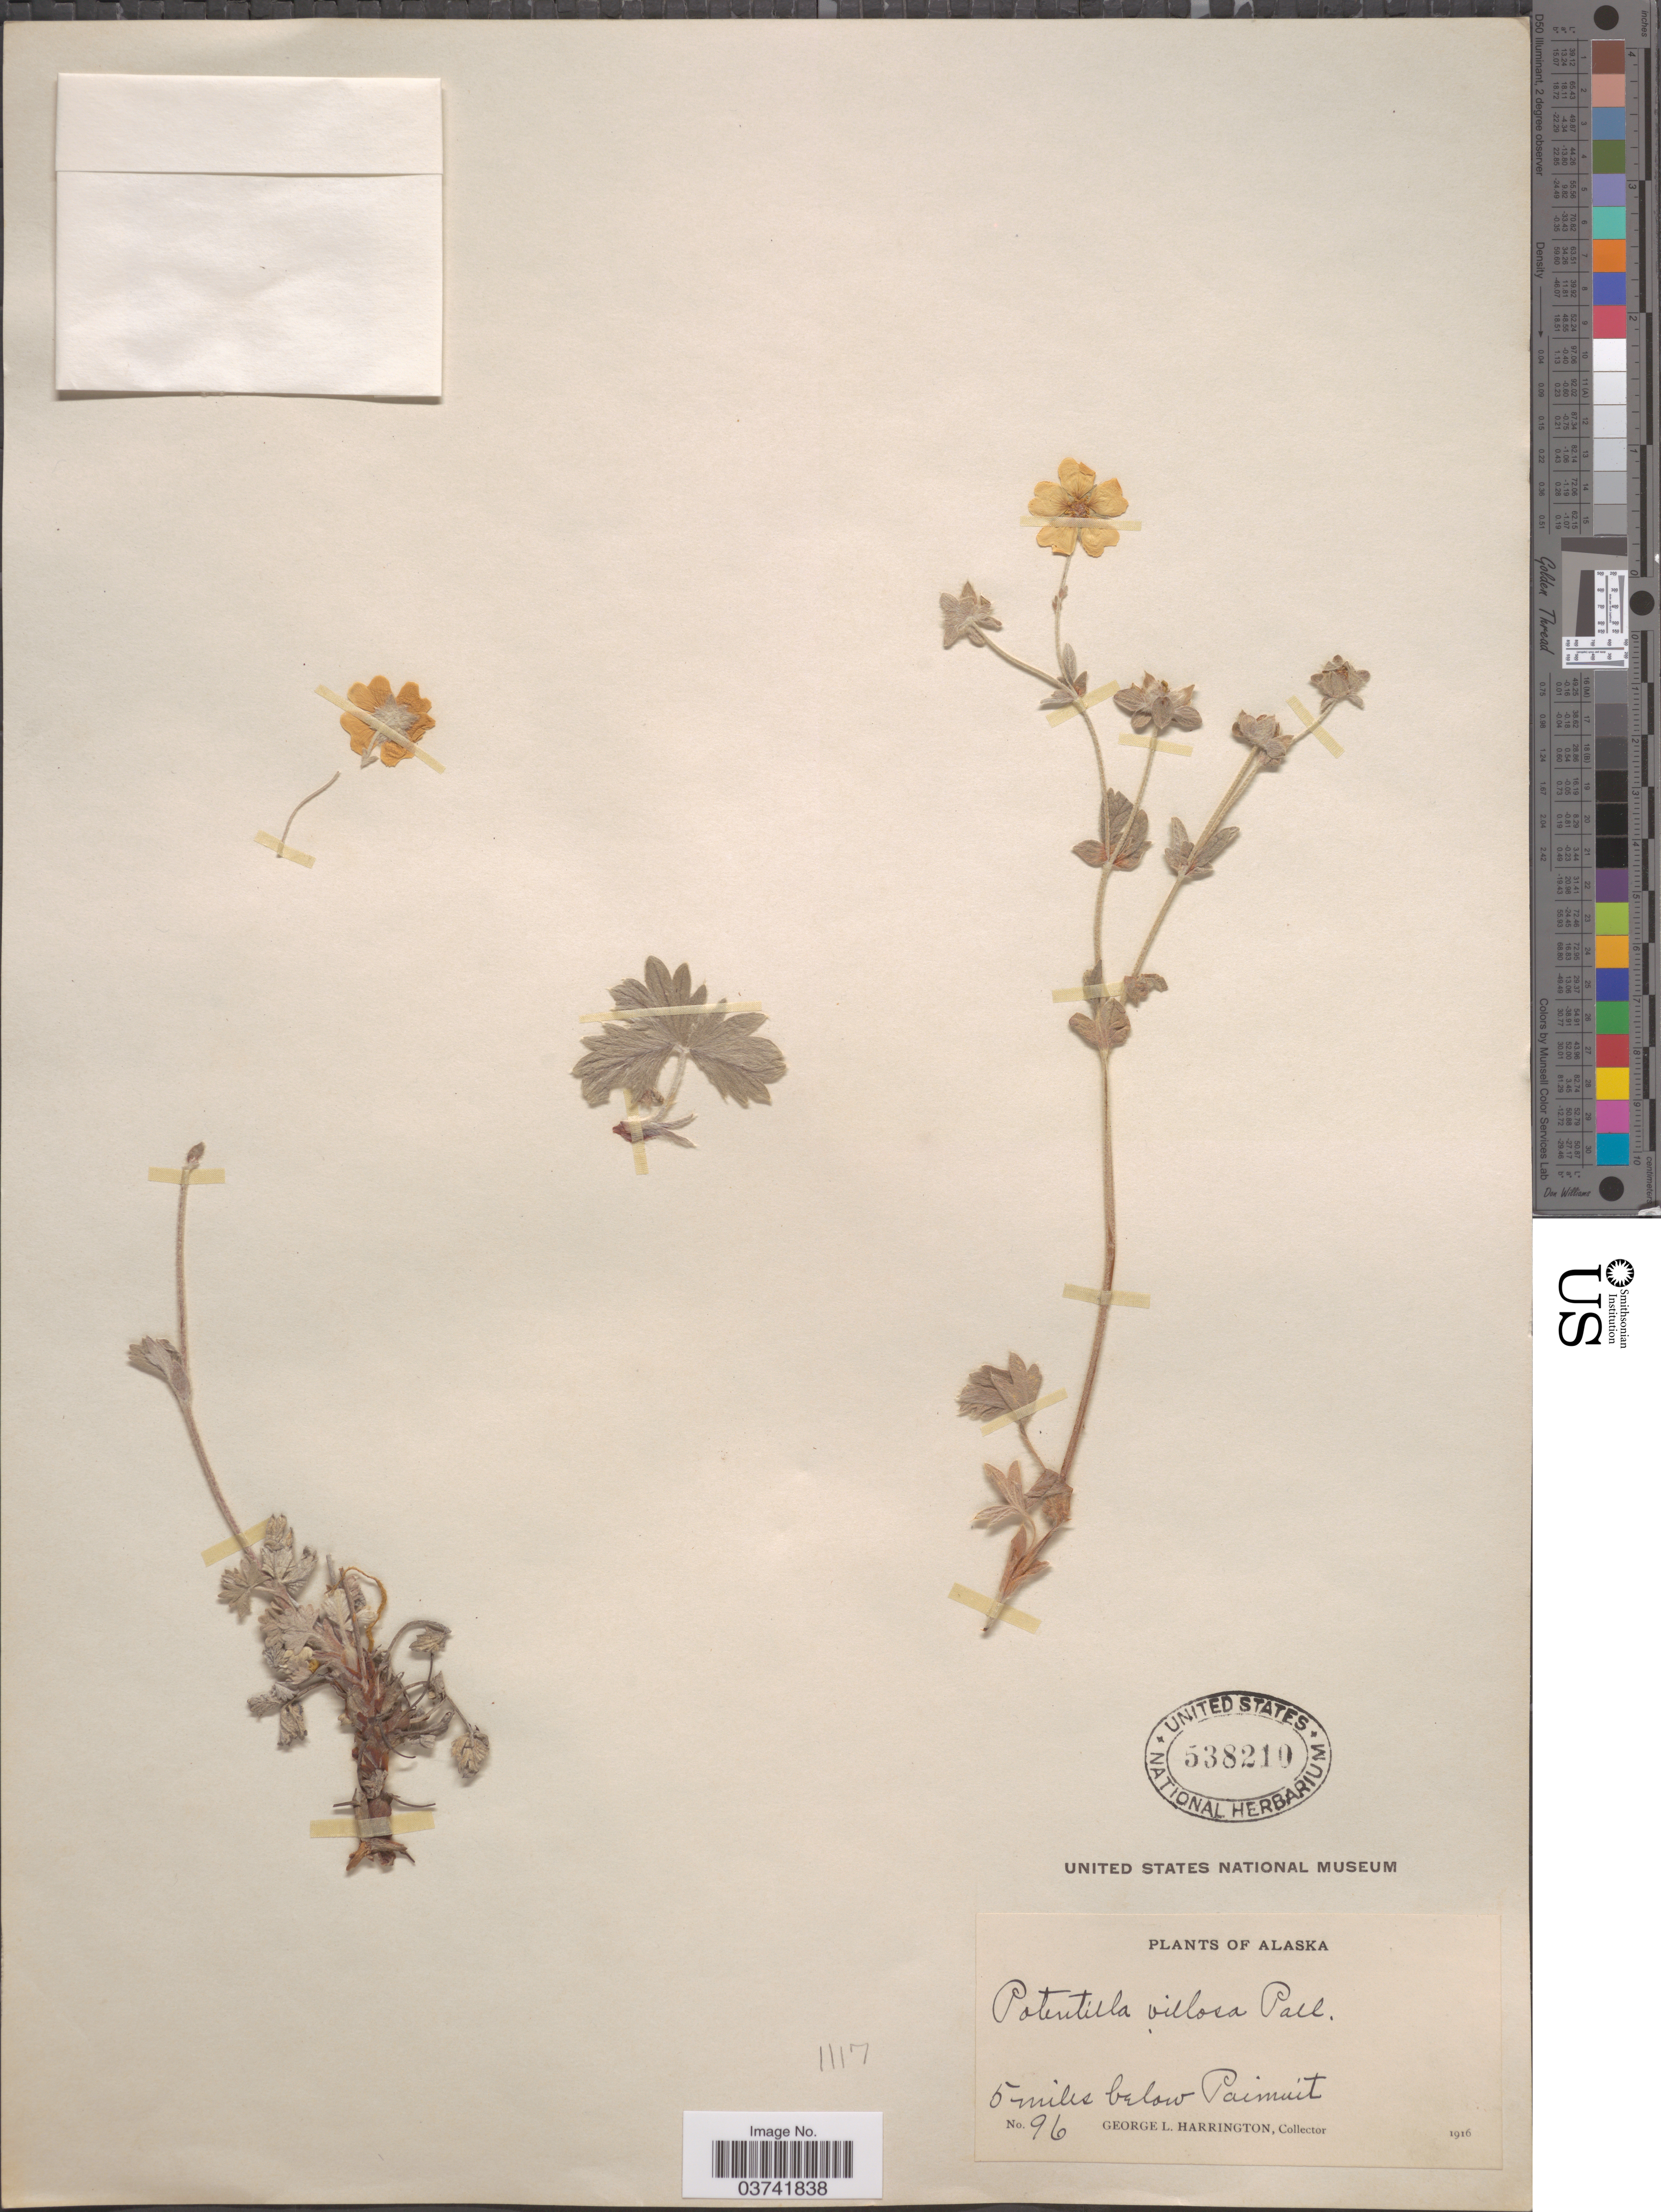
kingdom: Plantae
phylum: Tracheophyta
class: Magnoliopsida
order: Rosales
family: Rosaceae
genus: Potentilla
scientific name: Potentilla villosa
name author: Pall. ex Pursh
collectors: G. Harrington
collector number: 96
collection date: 1916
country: United States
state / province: Alaska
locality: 5 miles below Paimuit.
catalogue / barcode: US 538210